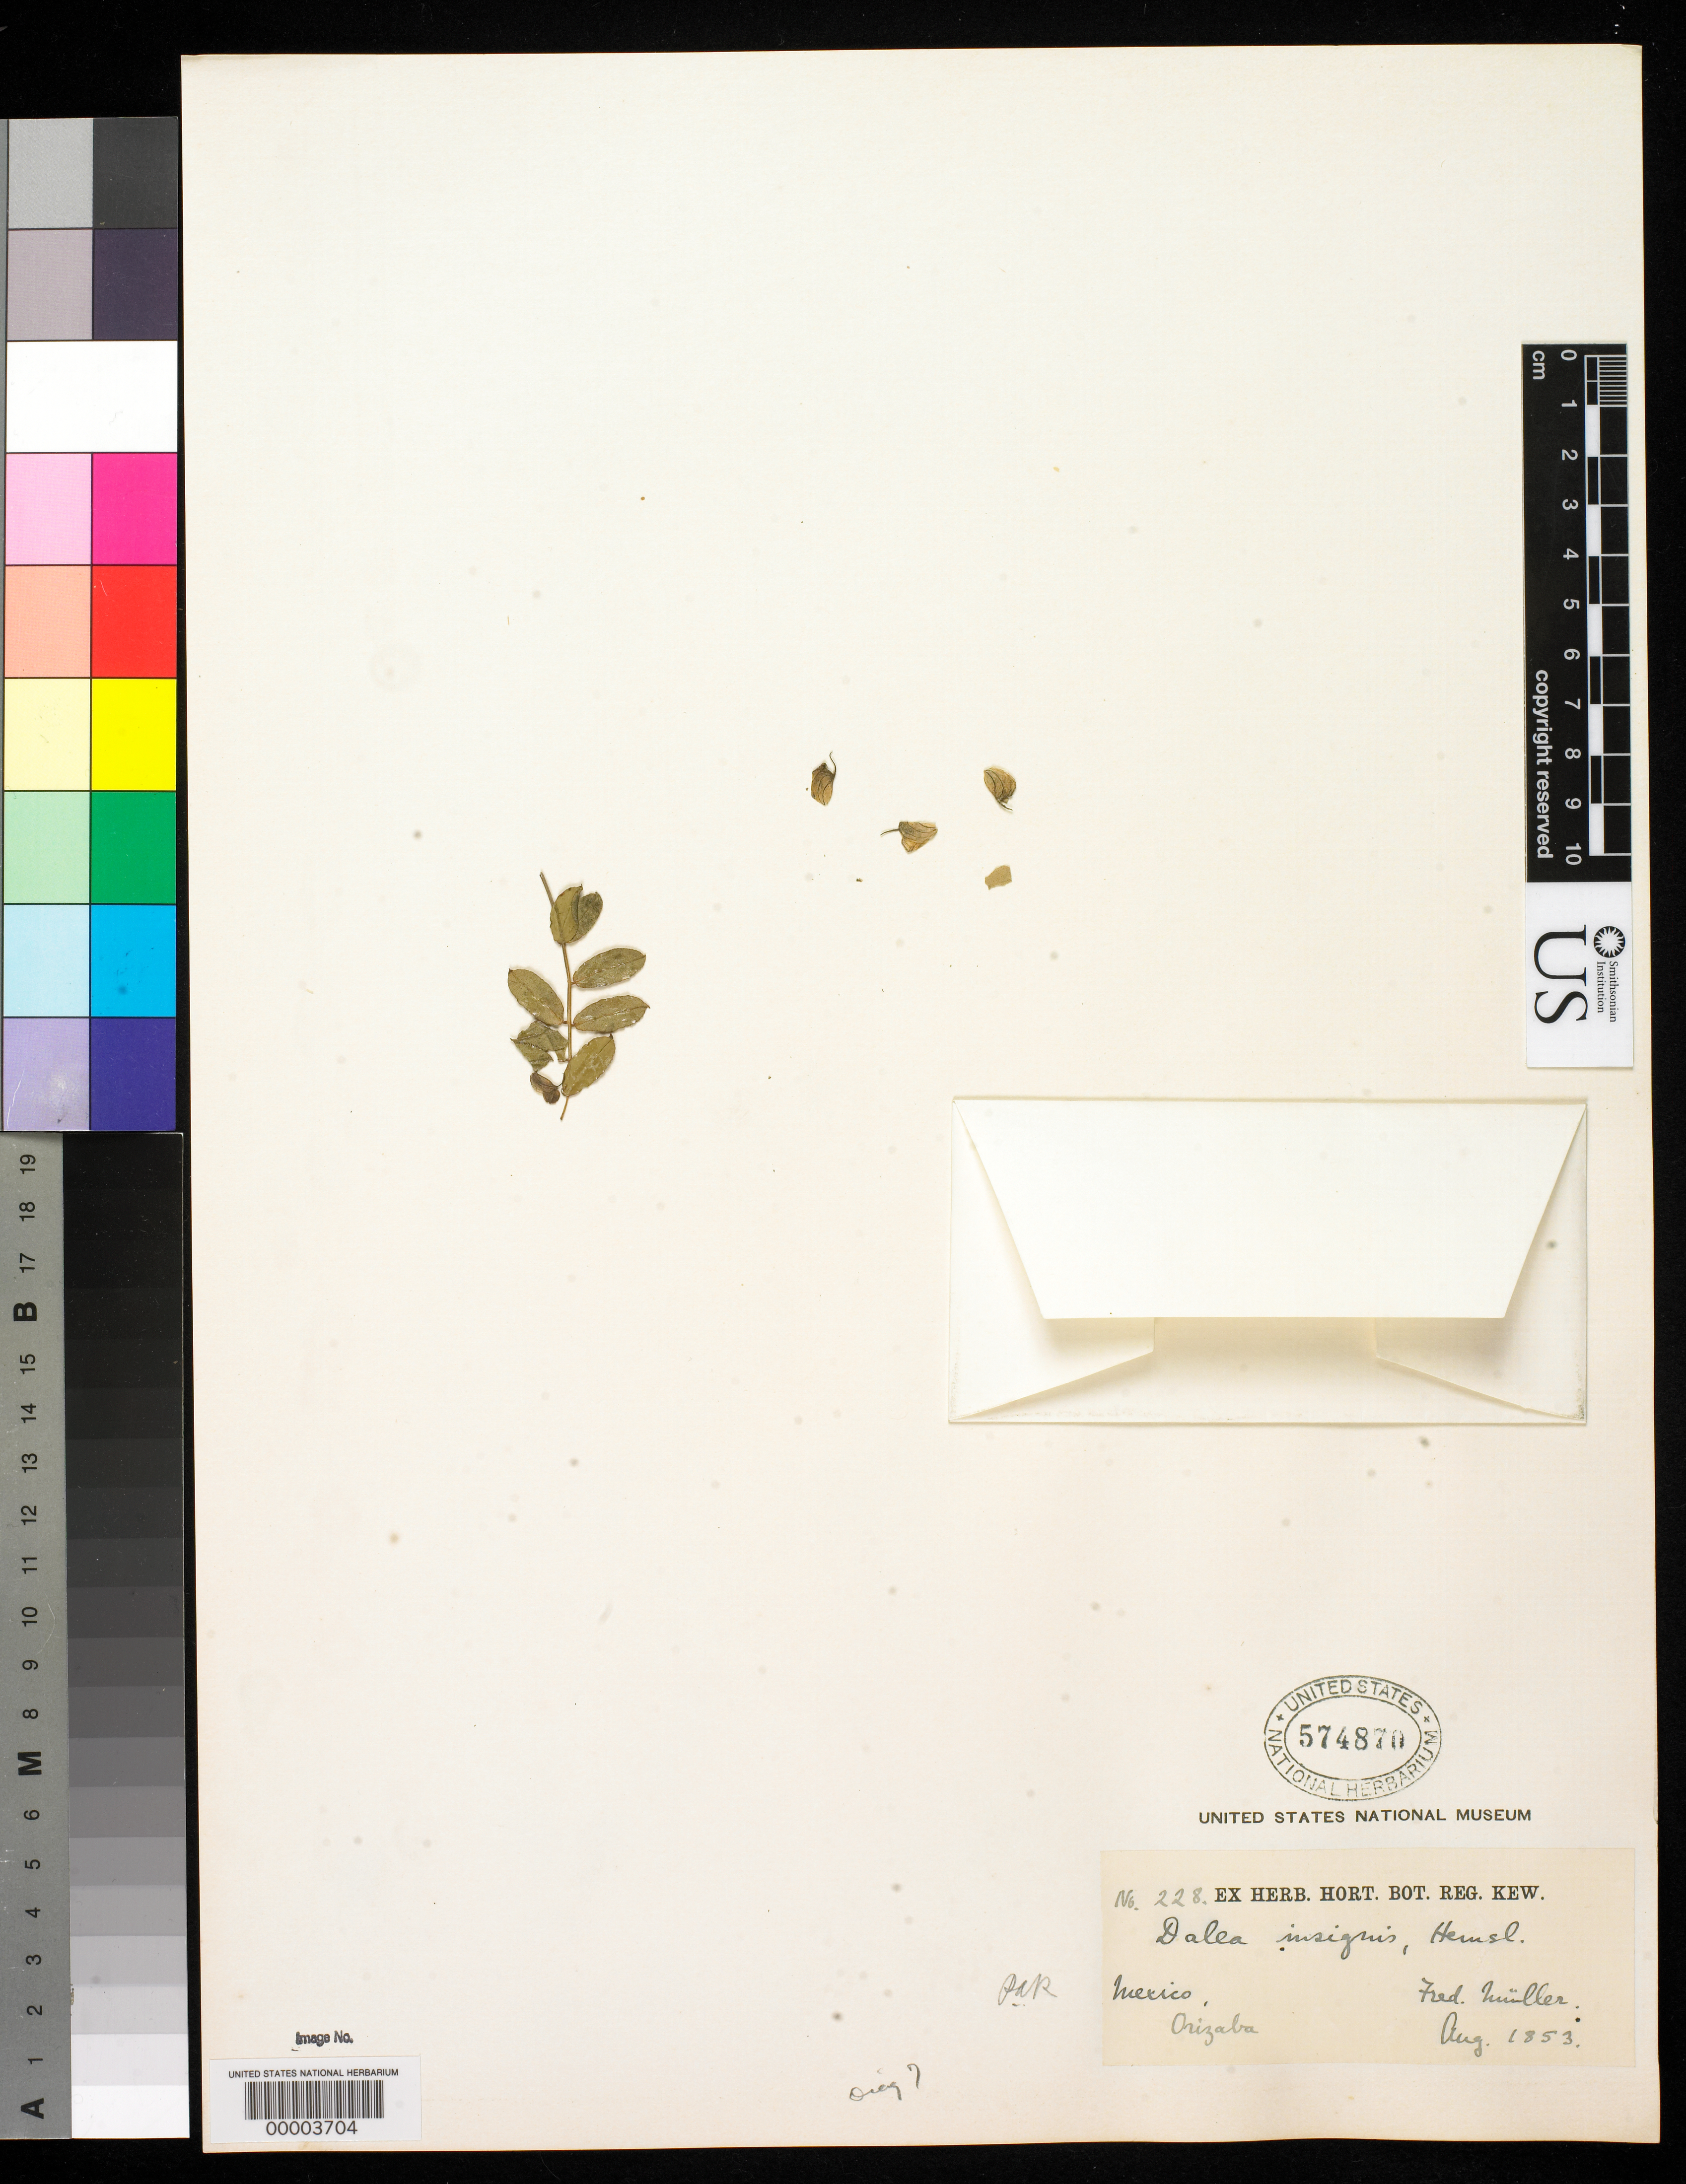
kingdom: Plantae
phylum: Tracheophyta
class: Magnoliopsida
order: Fabales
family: Fabaceae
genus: Dalea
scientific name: Dalea insignis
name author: Hemsl.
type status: Type Fragment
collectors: F. Mueller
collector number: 228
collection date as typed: Aug 1853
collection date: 1853-08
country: Mexico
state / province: Veracruz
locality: Verae Crucis.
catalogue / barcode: US 574870